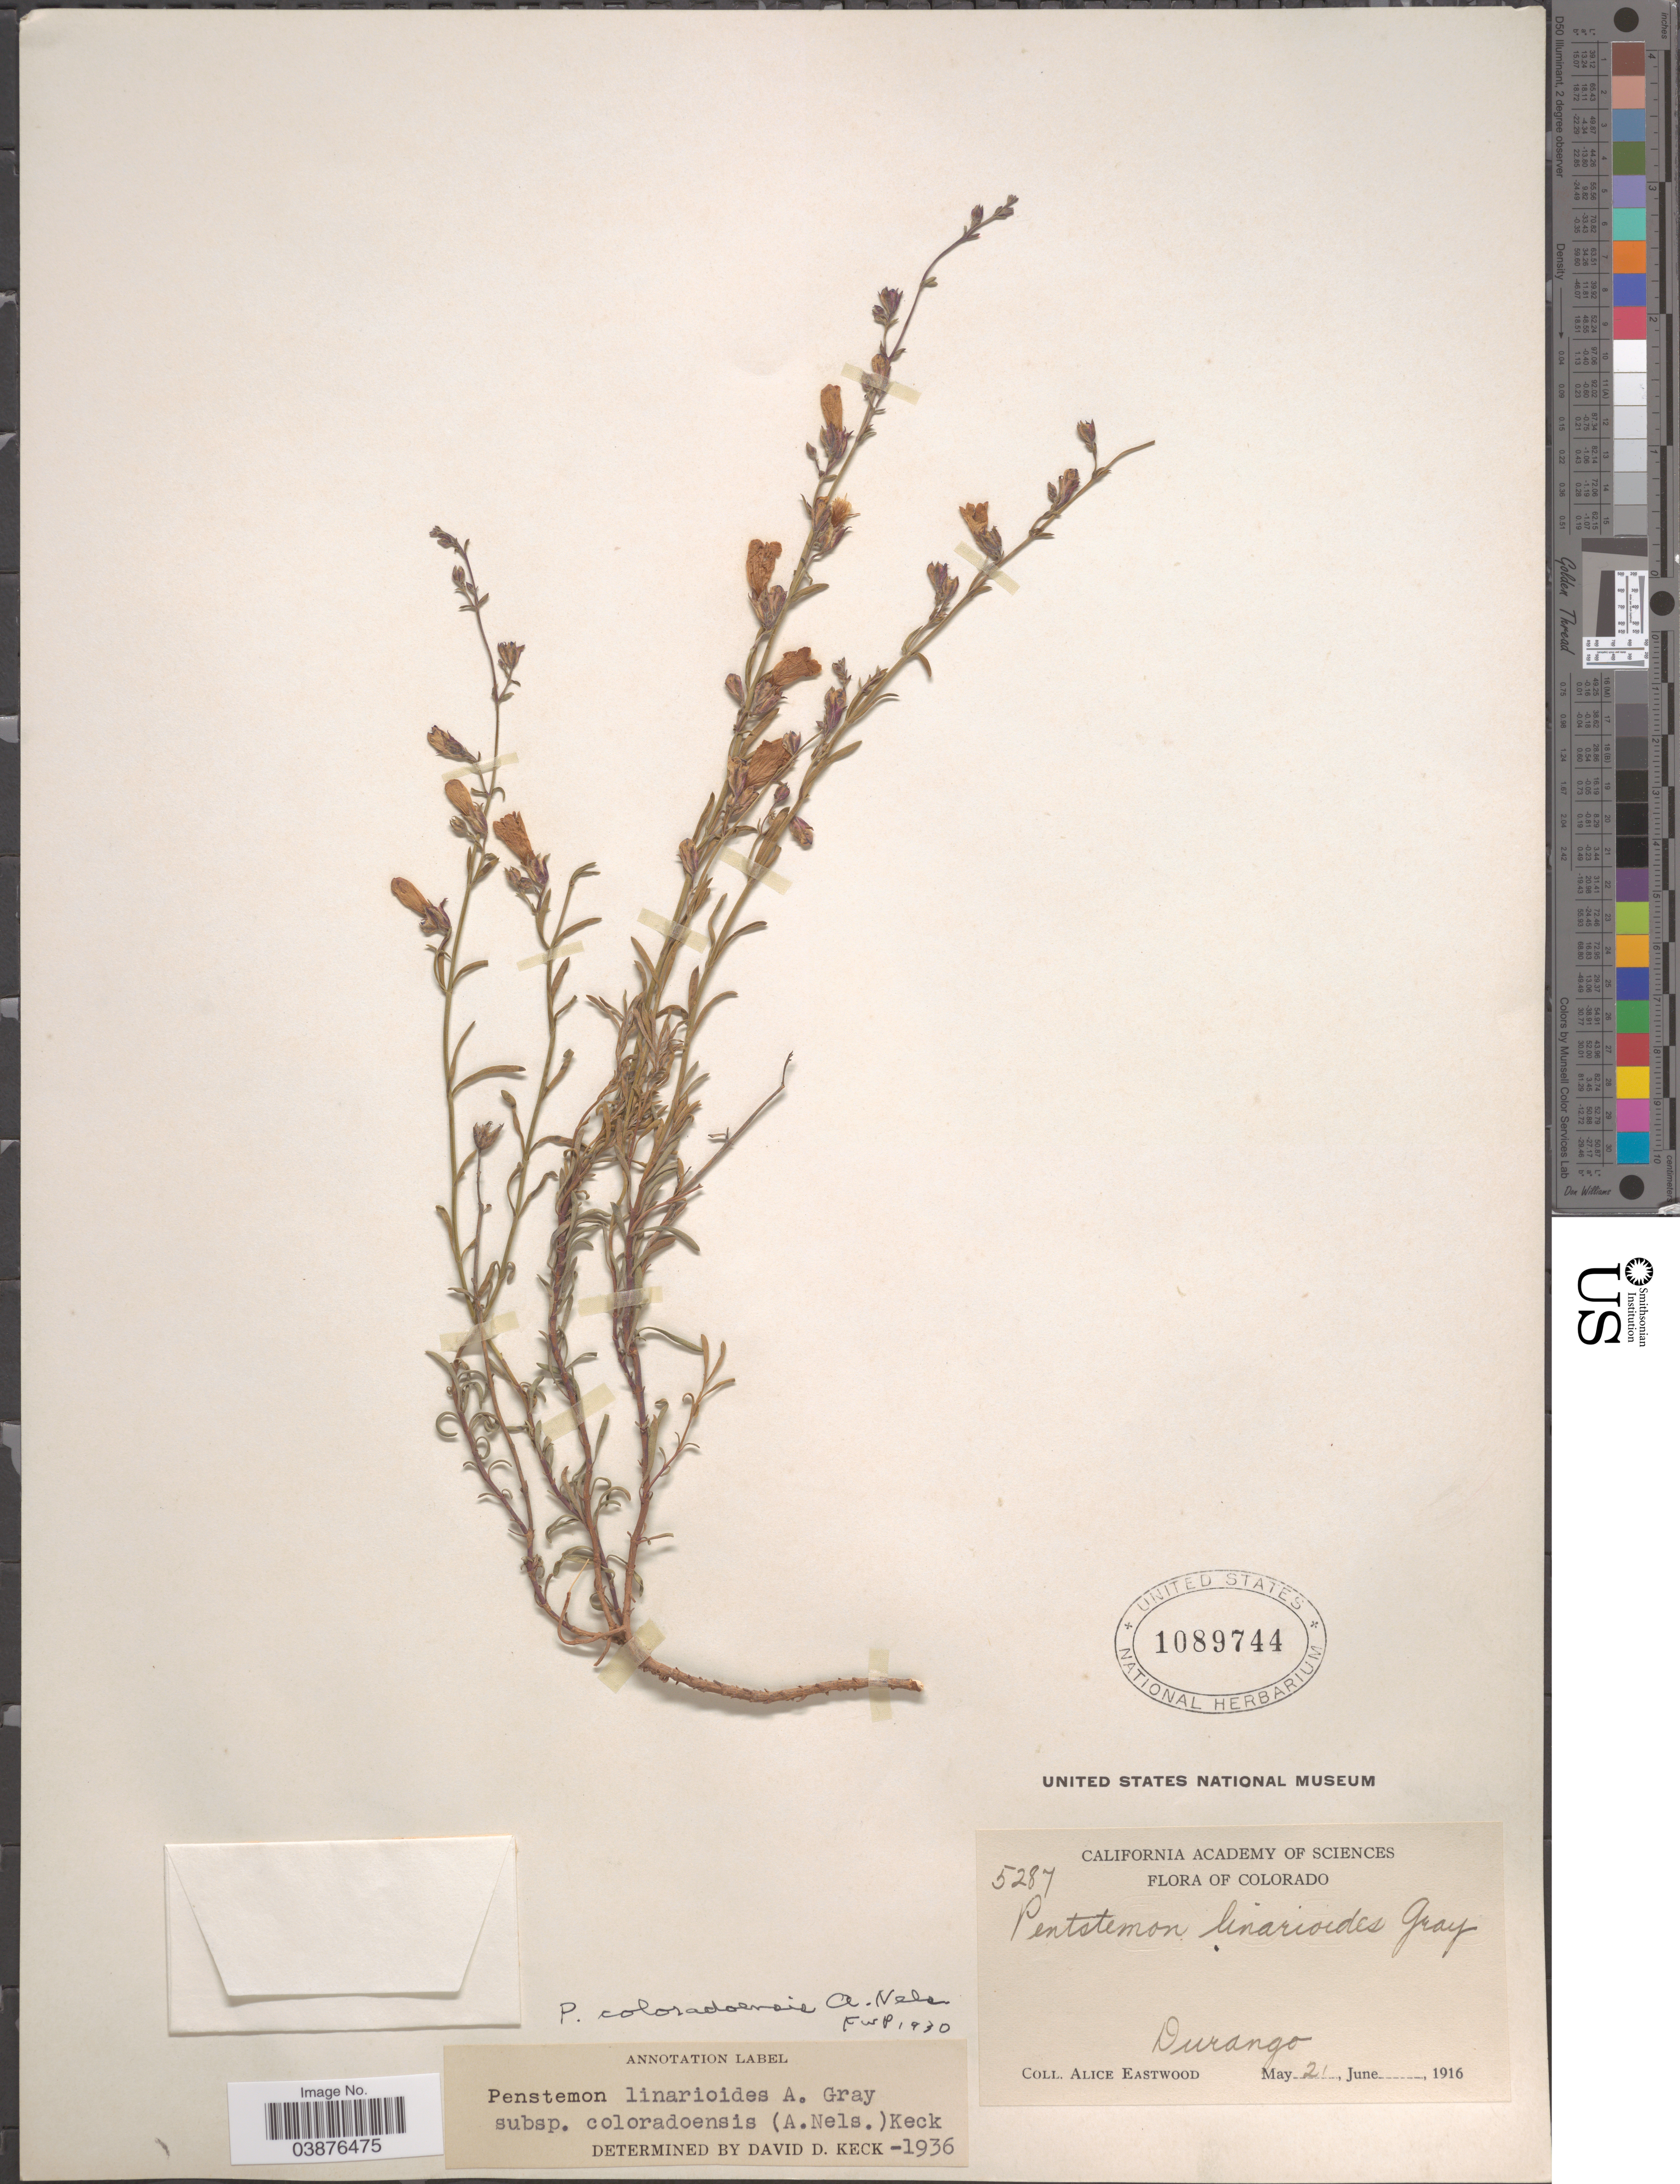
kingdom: Plantae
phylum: Tracheophyta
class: Magnoliopsida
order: Lamiales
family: Plantaginaceae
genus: Penstemon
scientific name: Penstemon linarioides subsp. coloradoensis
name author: (A. Nelson) D.D. Keck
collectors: A. Eastwood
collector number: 5287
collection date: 1916-05-21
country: United States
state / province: Colorado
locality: Durango.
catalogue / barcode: US 1089744